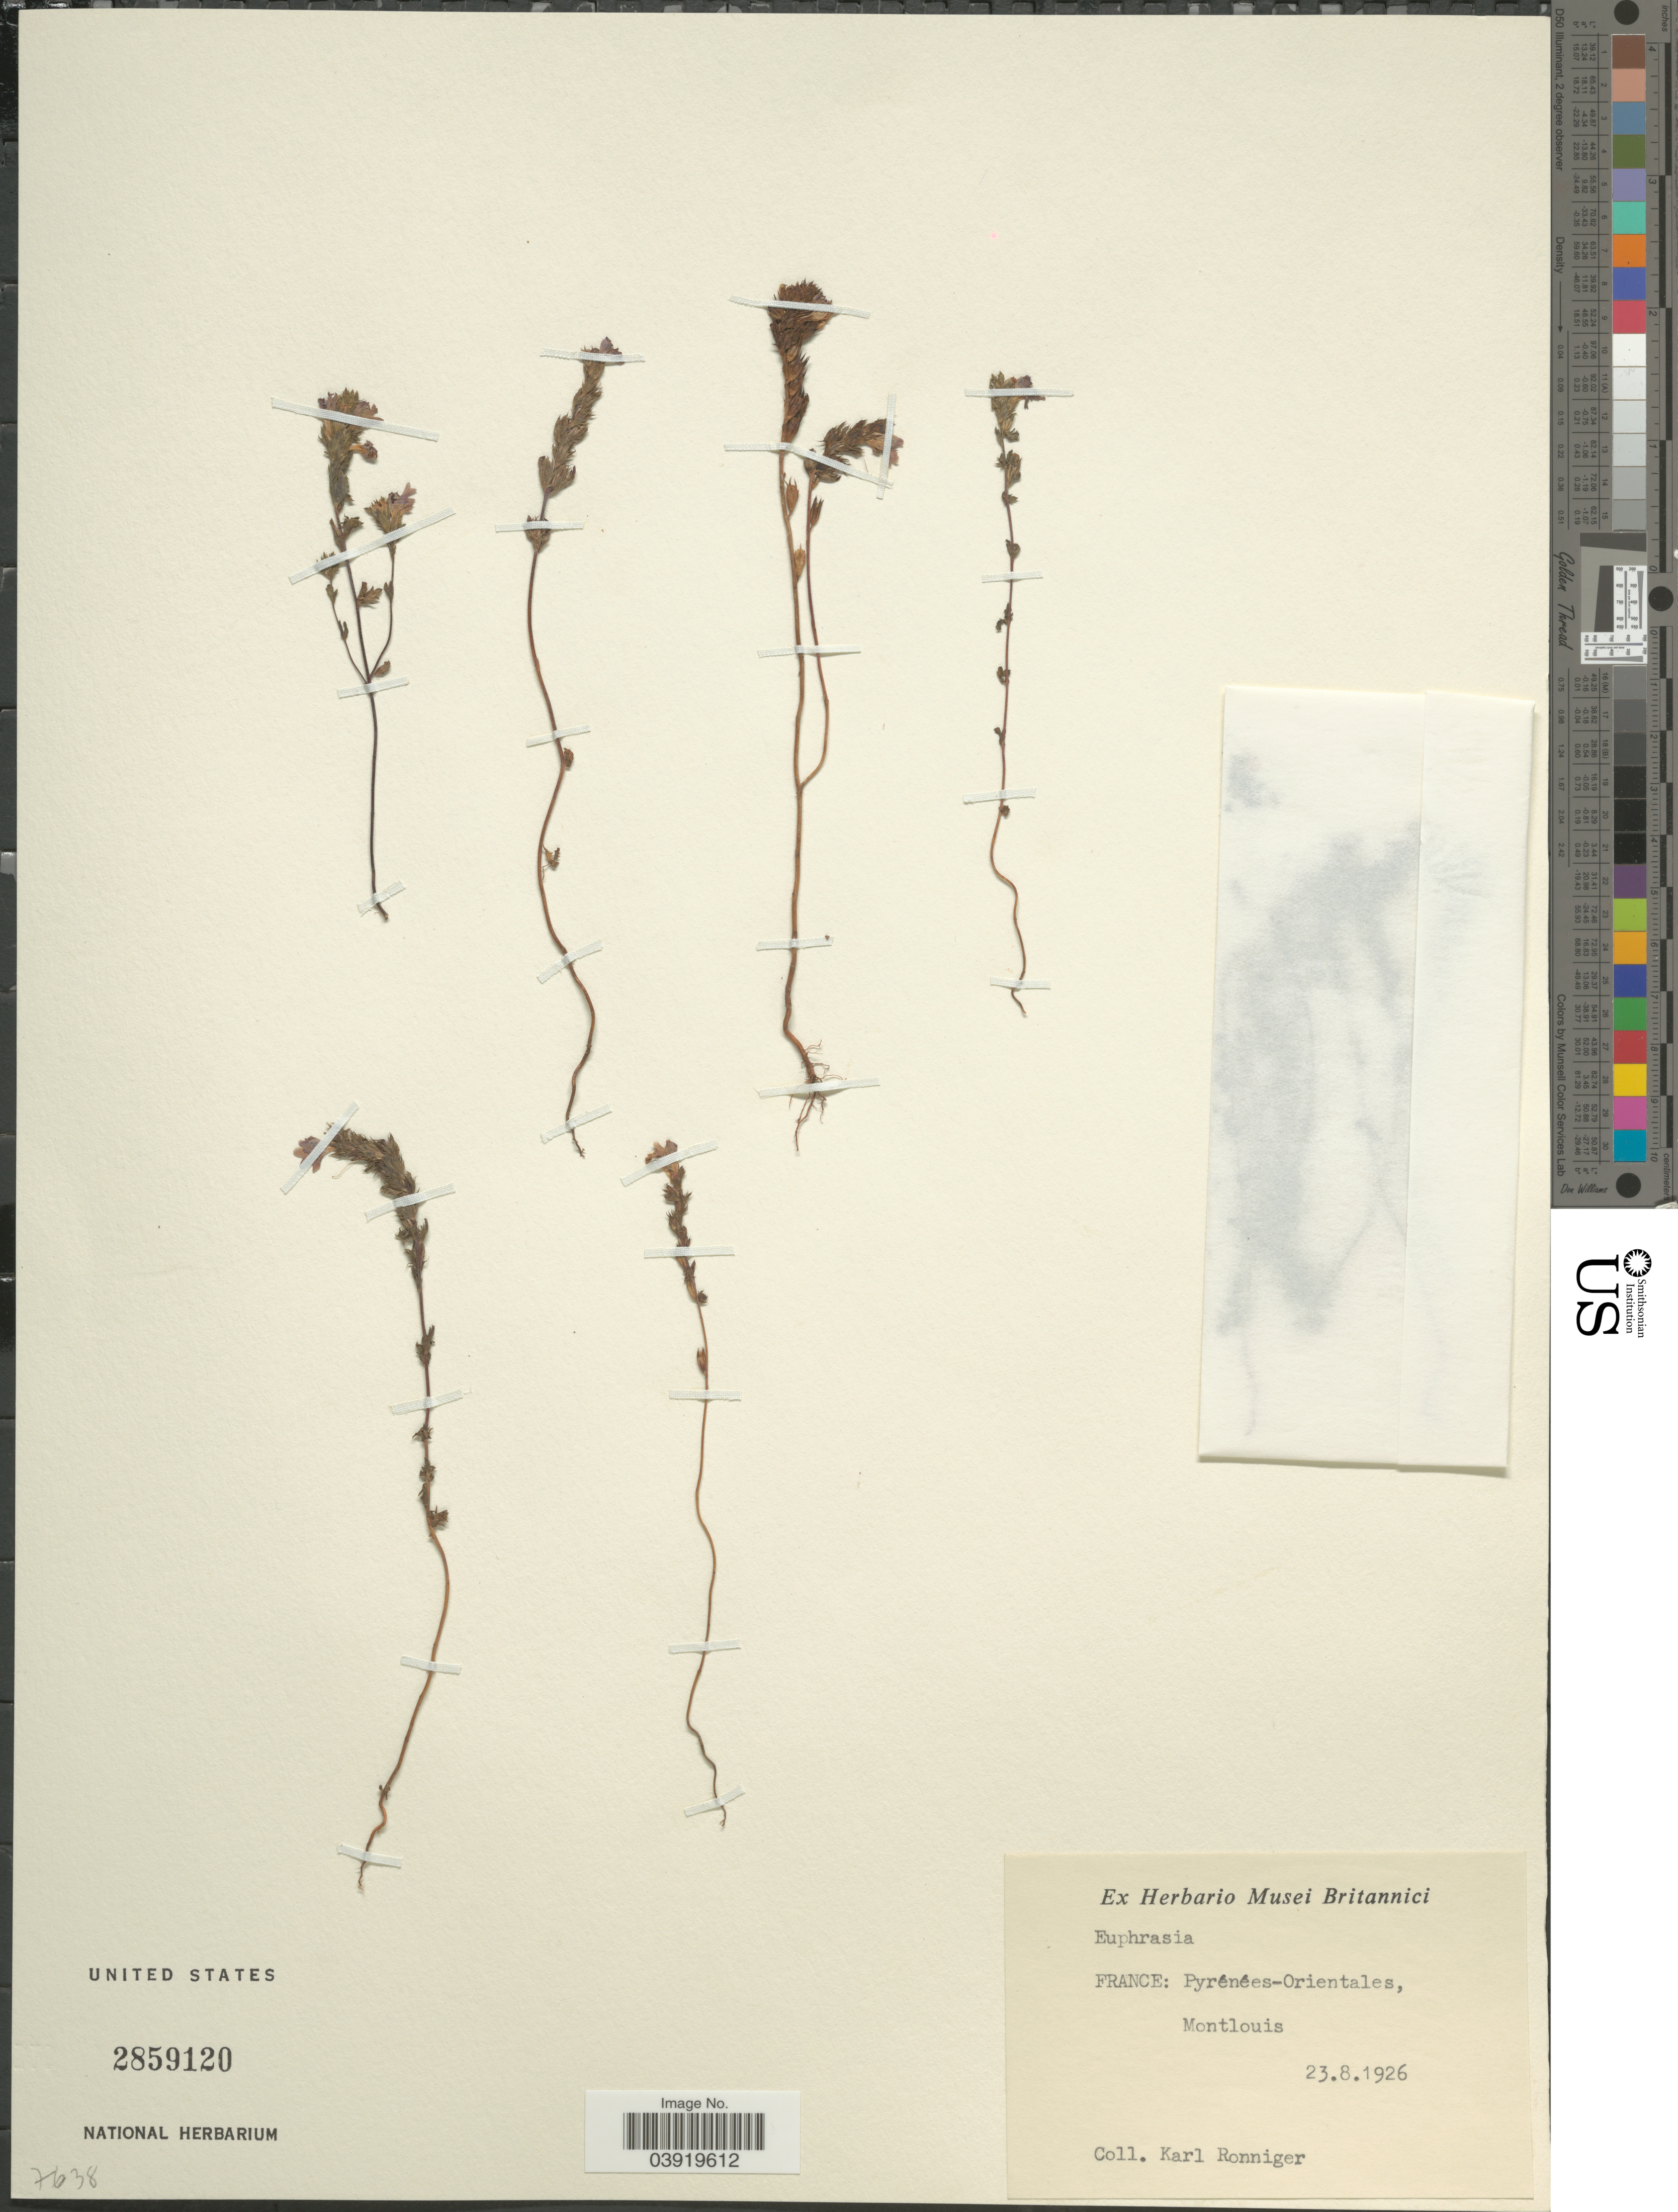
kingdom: Plantae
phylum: Tracheophyta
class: Magnoliopsida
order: Lamiales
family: Orobanchaceae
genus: Euphrasia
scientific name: Euphrasia sp.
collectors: K. Ronniger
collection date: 1926-08-23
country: France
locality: Pyrénées-Orientales, Montlouis.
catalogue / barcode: US 2859120